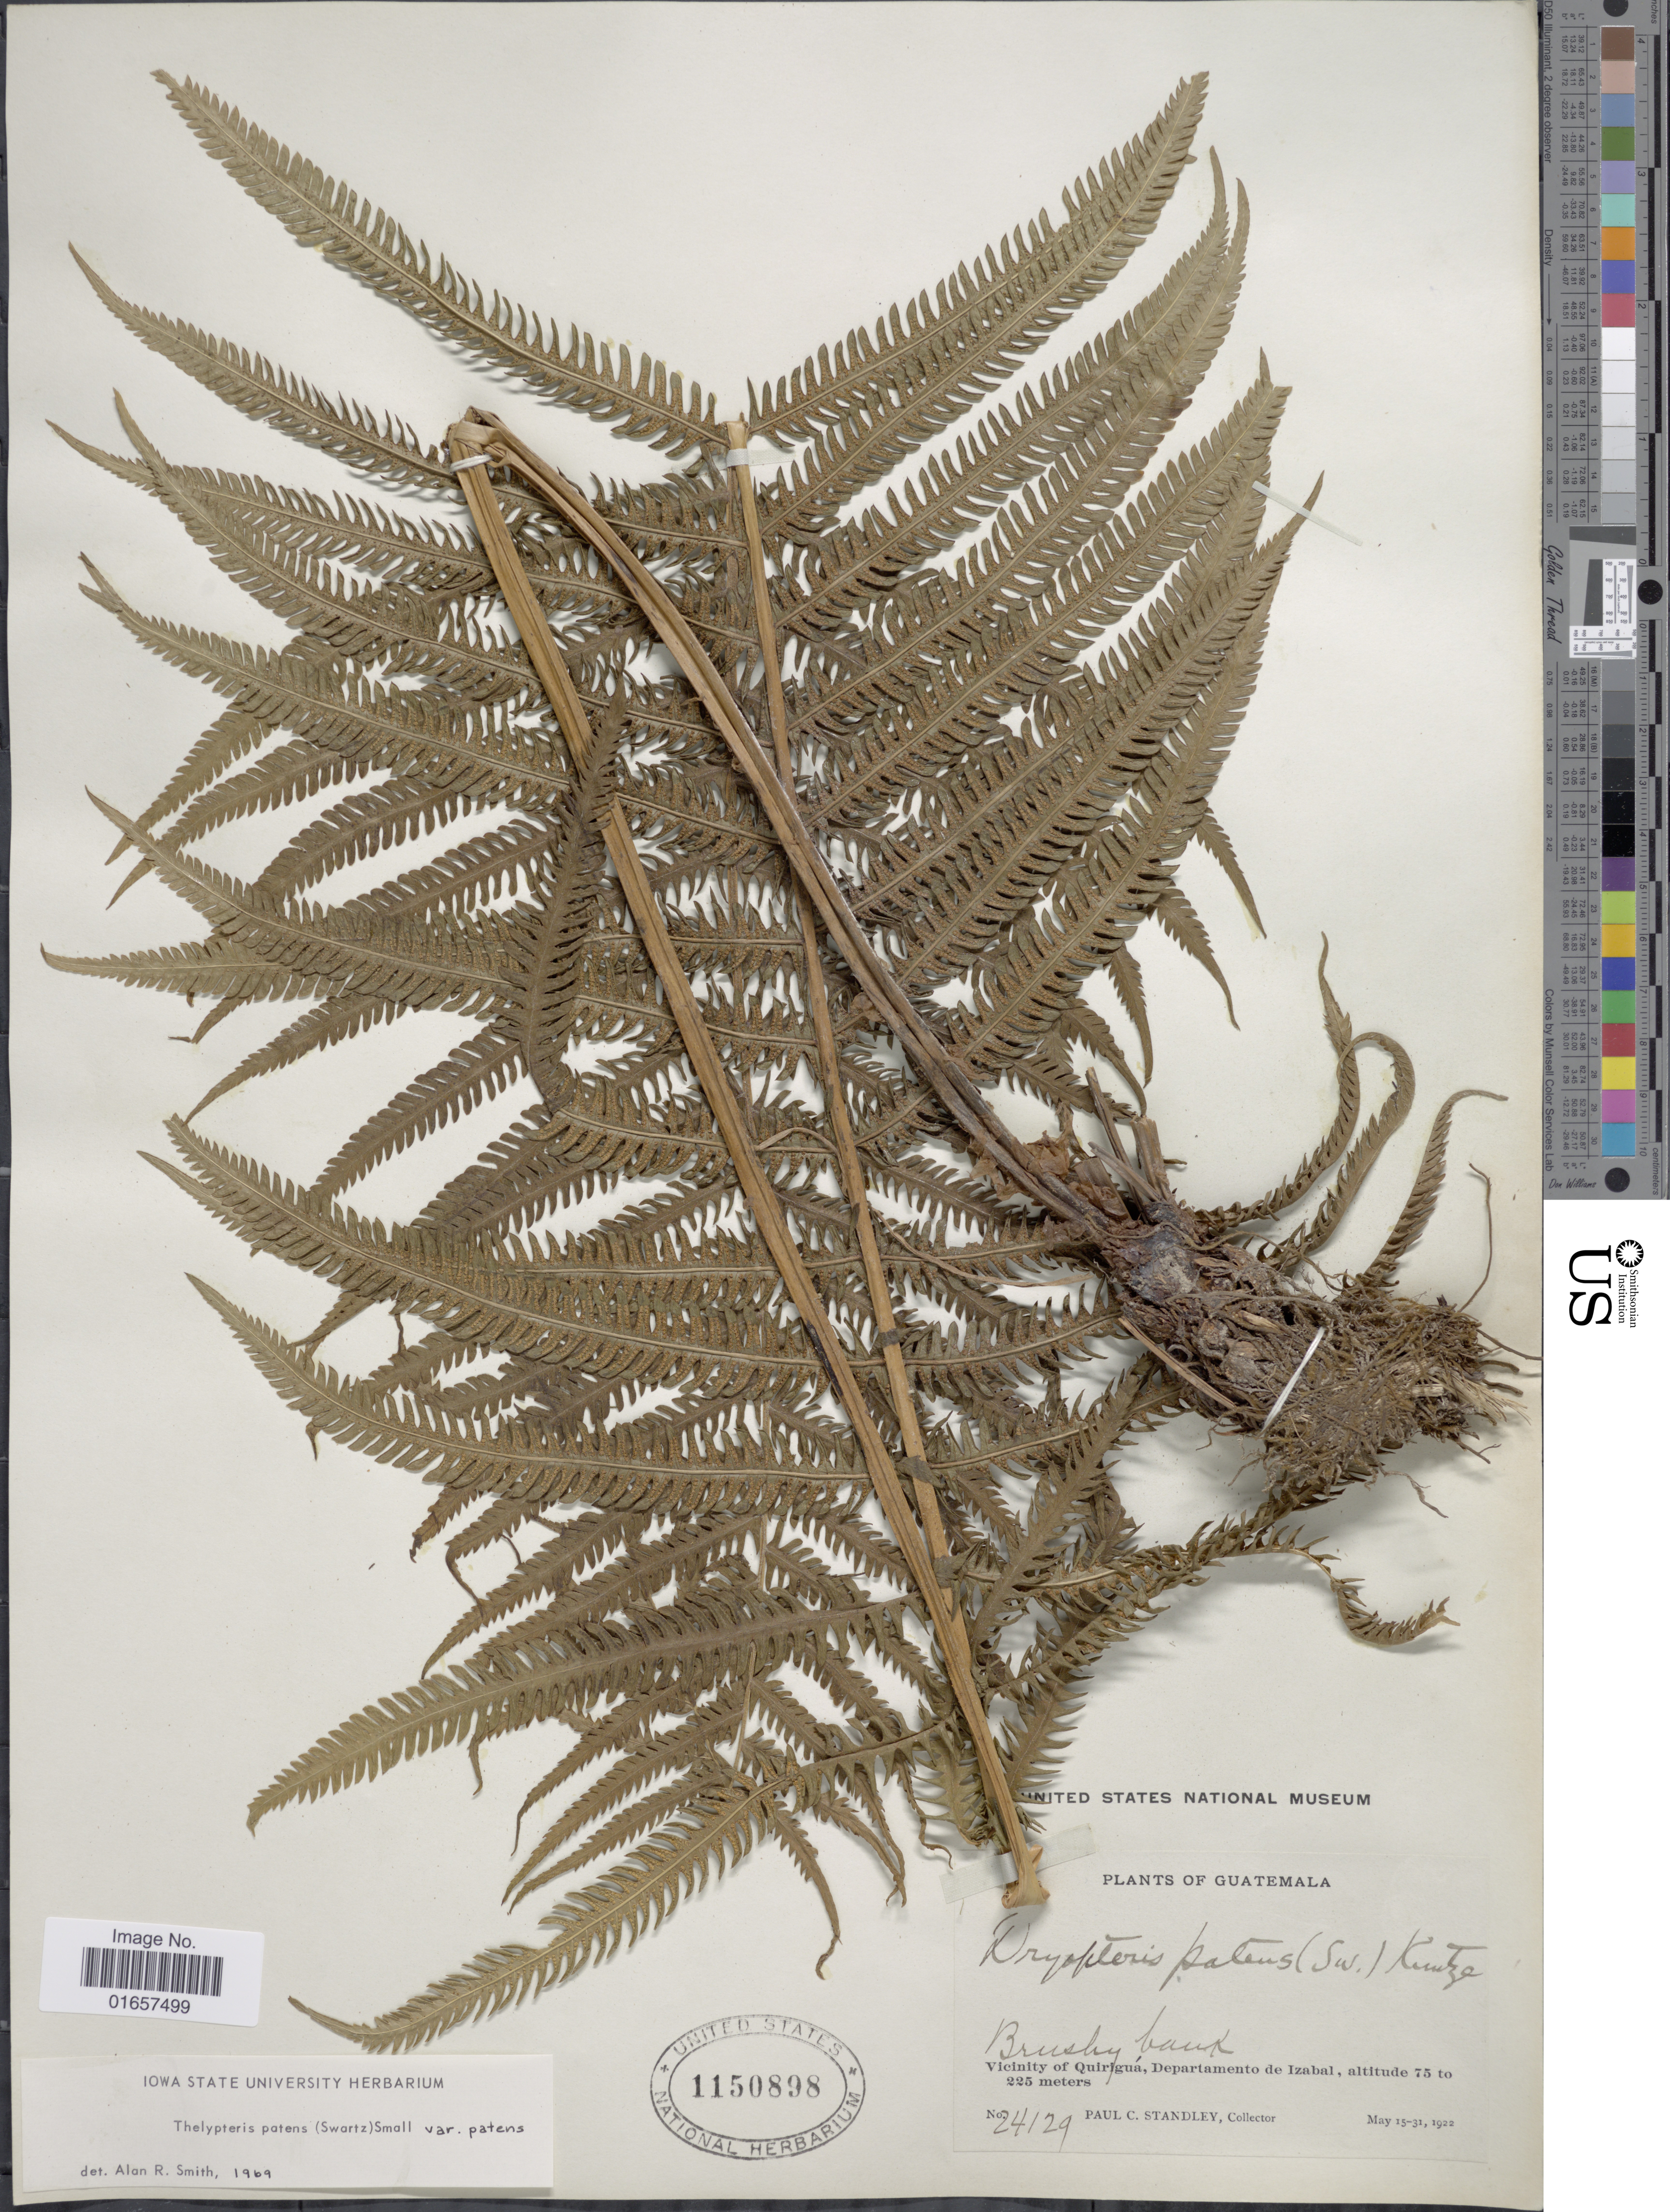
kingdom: Plantae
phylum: Tracheophyta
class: Polypodiopsida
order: Polypodiales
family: Thelypteridaceae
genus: Christella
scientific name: Christella patens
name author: (Sw.) Holttum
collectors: P. C. Standley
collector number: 24129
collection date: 1922-05-15/1922-05-31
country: Guatemala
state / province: Izabal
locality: Guatemala, vicinity of Quirigua, Departamento de Izabal.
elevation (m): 75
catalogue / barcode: US 1150898